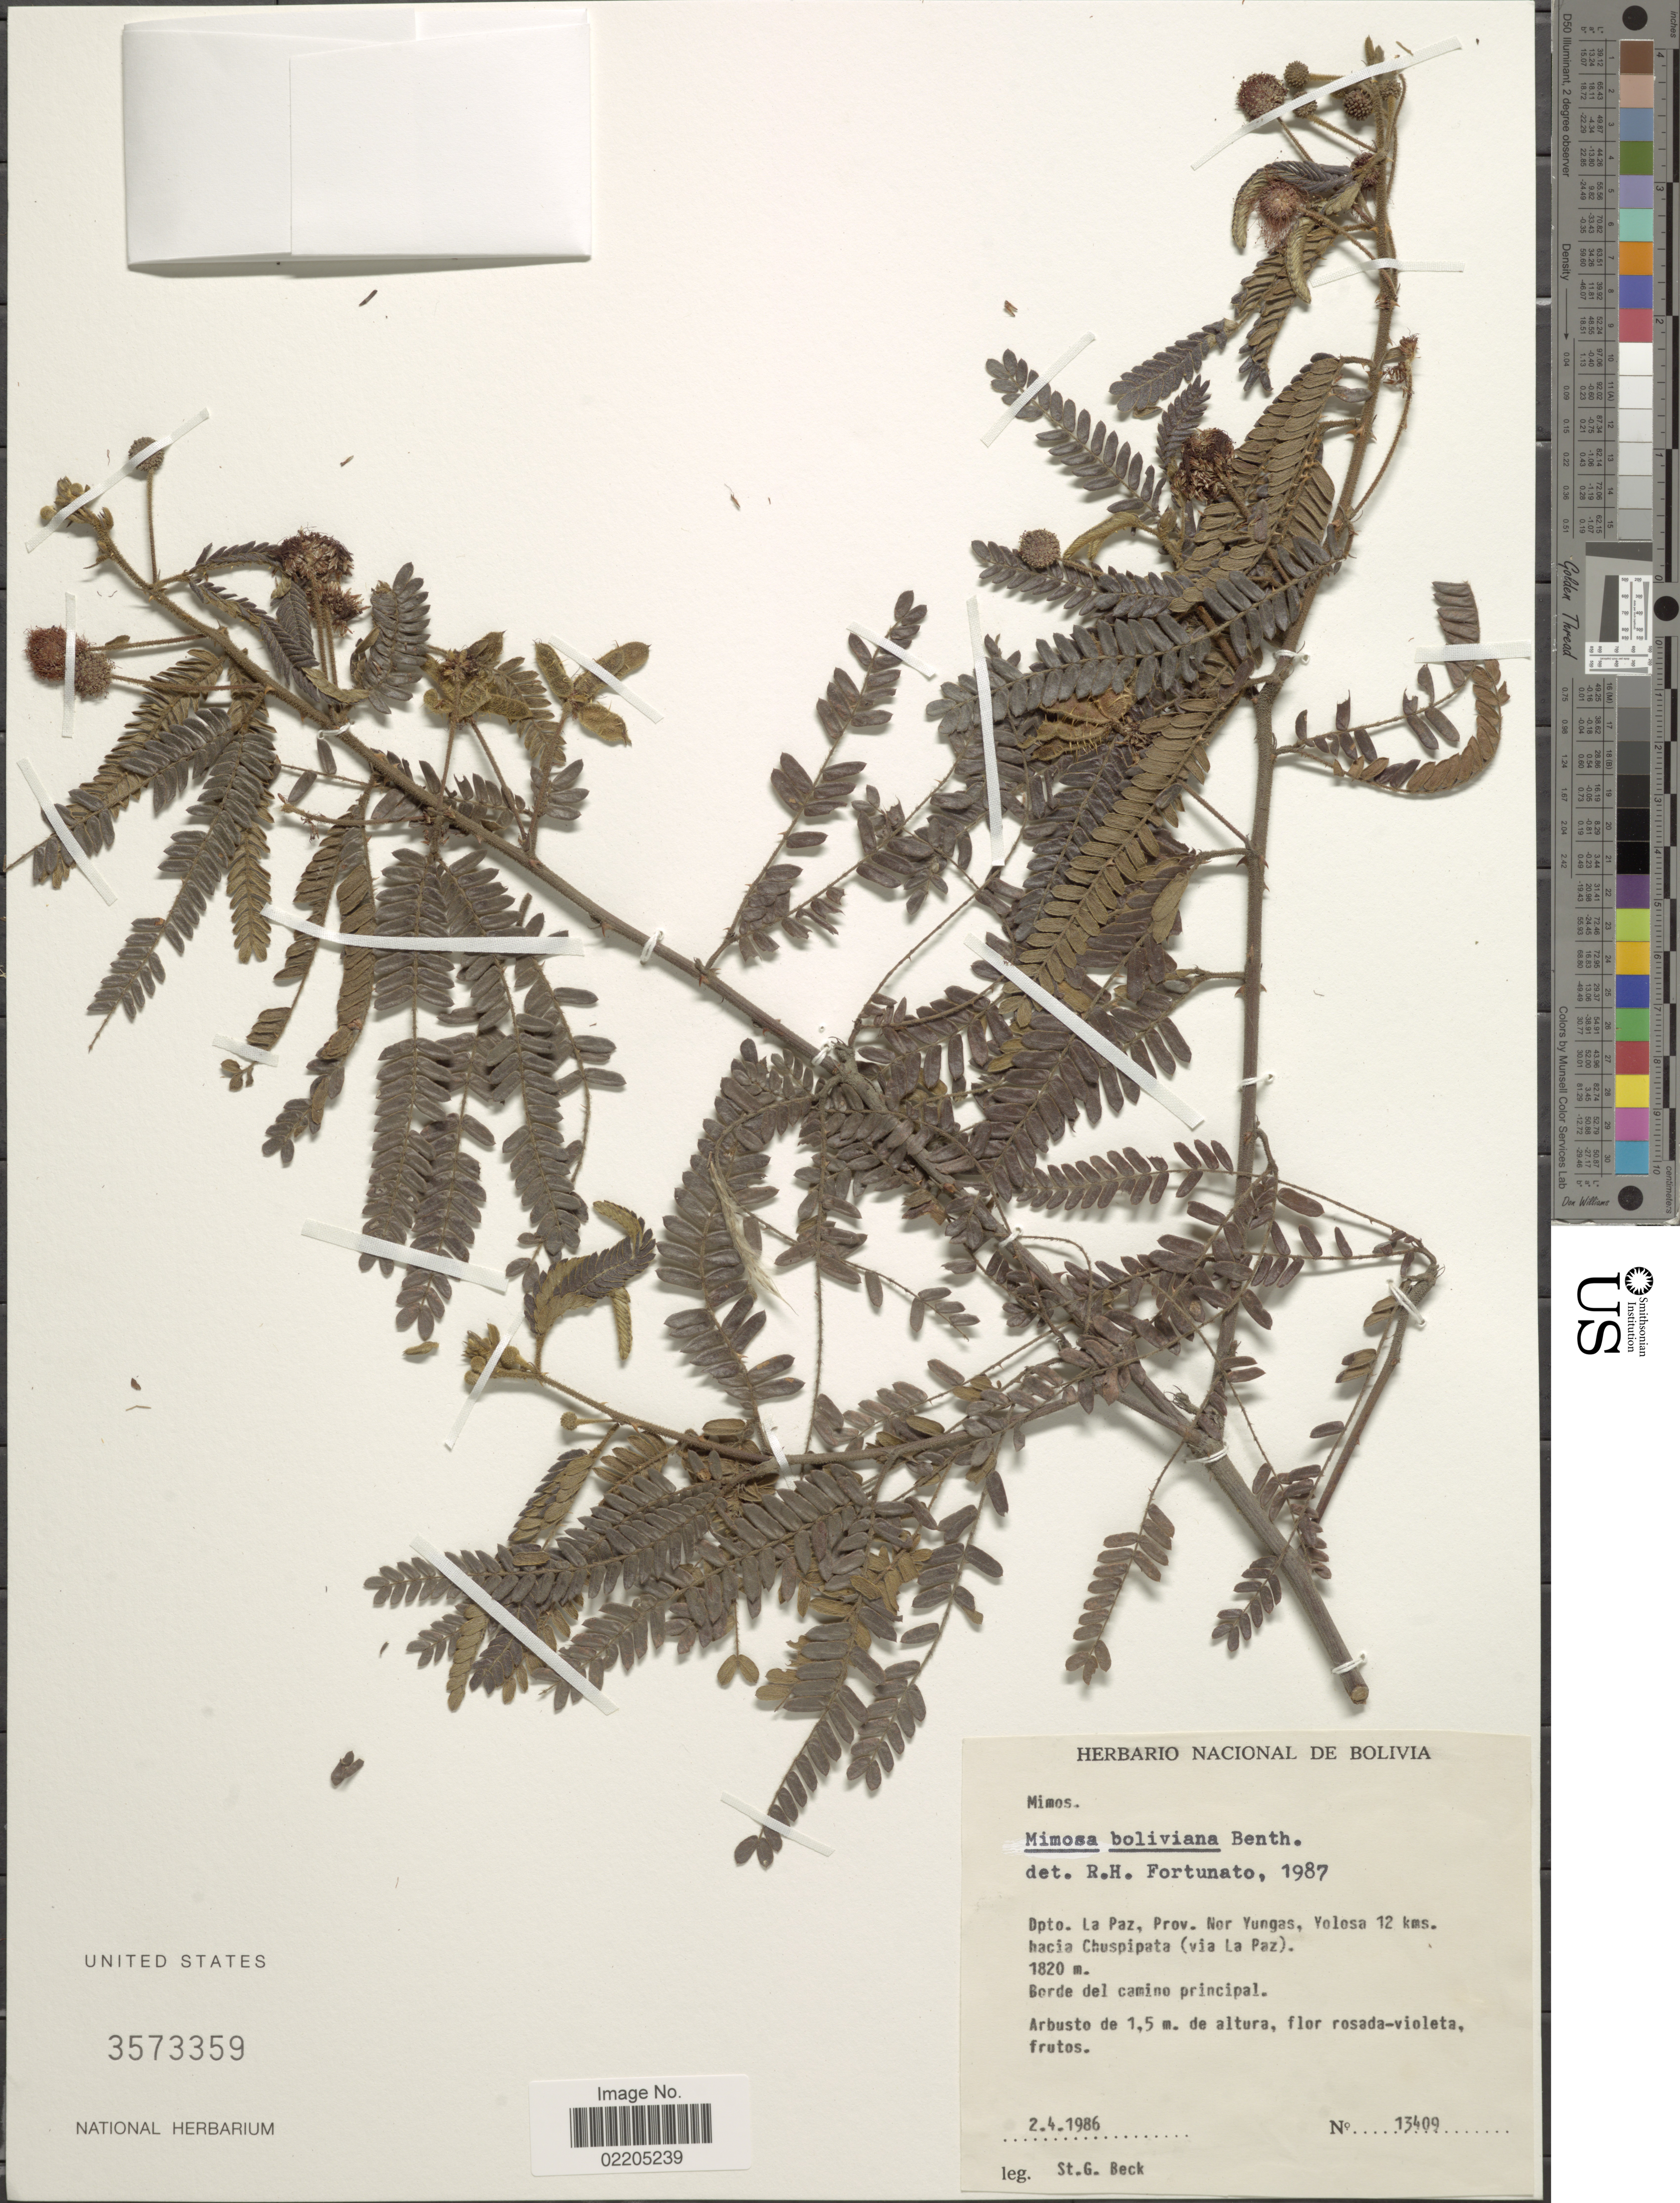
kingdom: Plantae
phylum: Tracheophyta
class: Magnoliopsida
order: Fabales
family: Fabaceae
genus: Mimosa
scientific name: Mimosa boliviana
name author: Benth.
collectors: S. G. Beck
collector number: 13409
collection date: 1986-04-02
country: Bolivia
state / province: La Paz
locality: Prov. Nor Yungas, Yolosa 12 kms. hacia Chuspipata (via La Paz)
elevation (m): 1820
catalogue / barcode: US 3573359